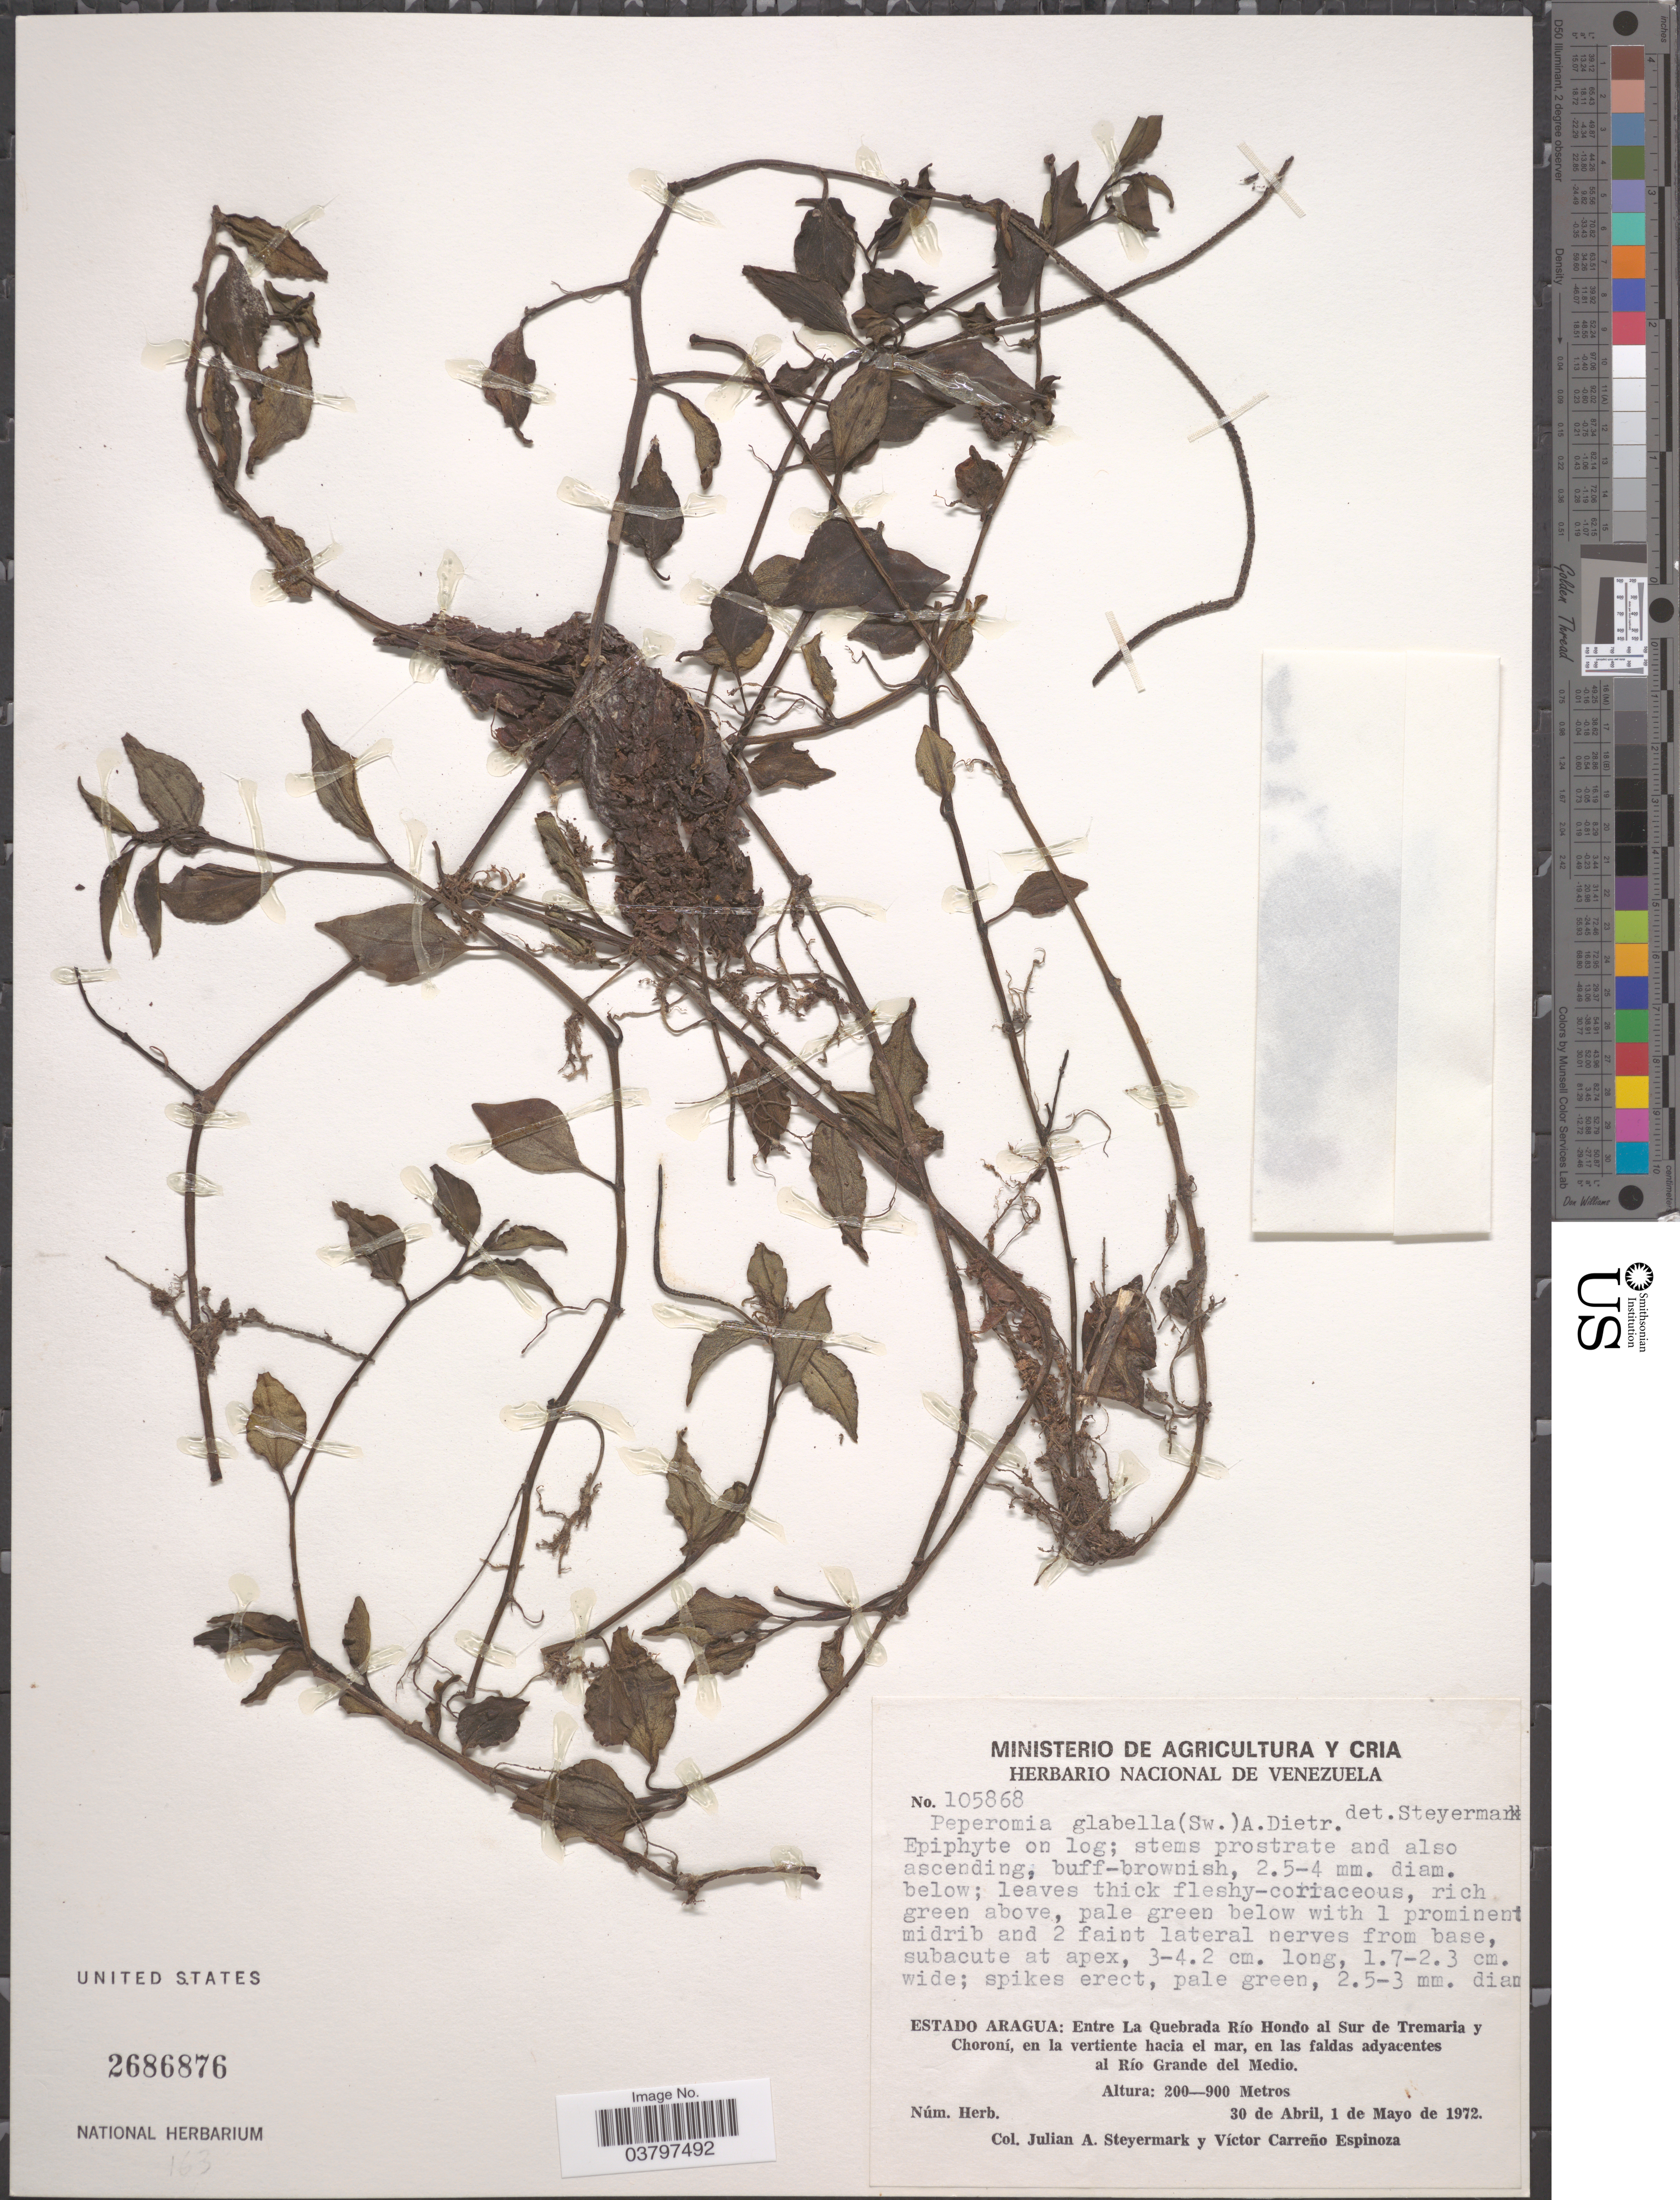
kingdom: Plantae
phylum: Tracheophyta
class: Magnoliopsida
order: Piperales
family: Piperaceae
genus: Peperomia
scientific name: Peperomia glabella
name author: (Sw.) A. Dietr.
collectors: J. Steyermark & V. Carreño E.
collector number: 105868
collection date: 1972-04-30/1972-05-01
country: Venezuela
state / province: Aragua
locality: Estado Aragua: Entre La Quebrada Río Hondo al Sur de Tremaria y Choroní, en la vertiente hacia el mar, en las faldas adyacentes al Río Grande del Medio.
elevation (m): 200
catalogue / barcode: US 2686876